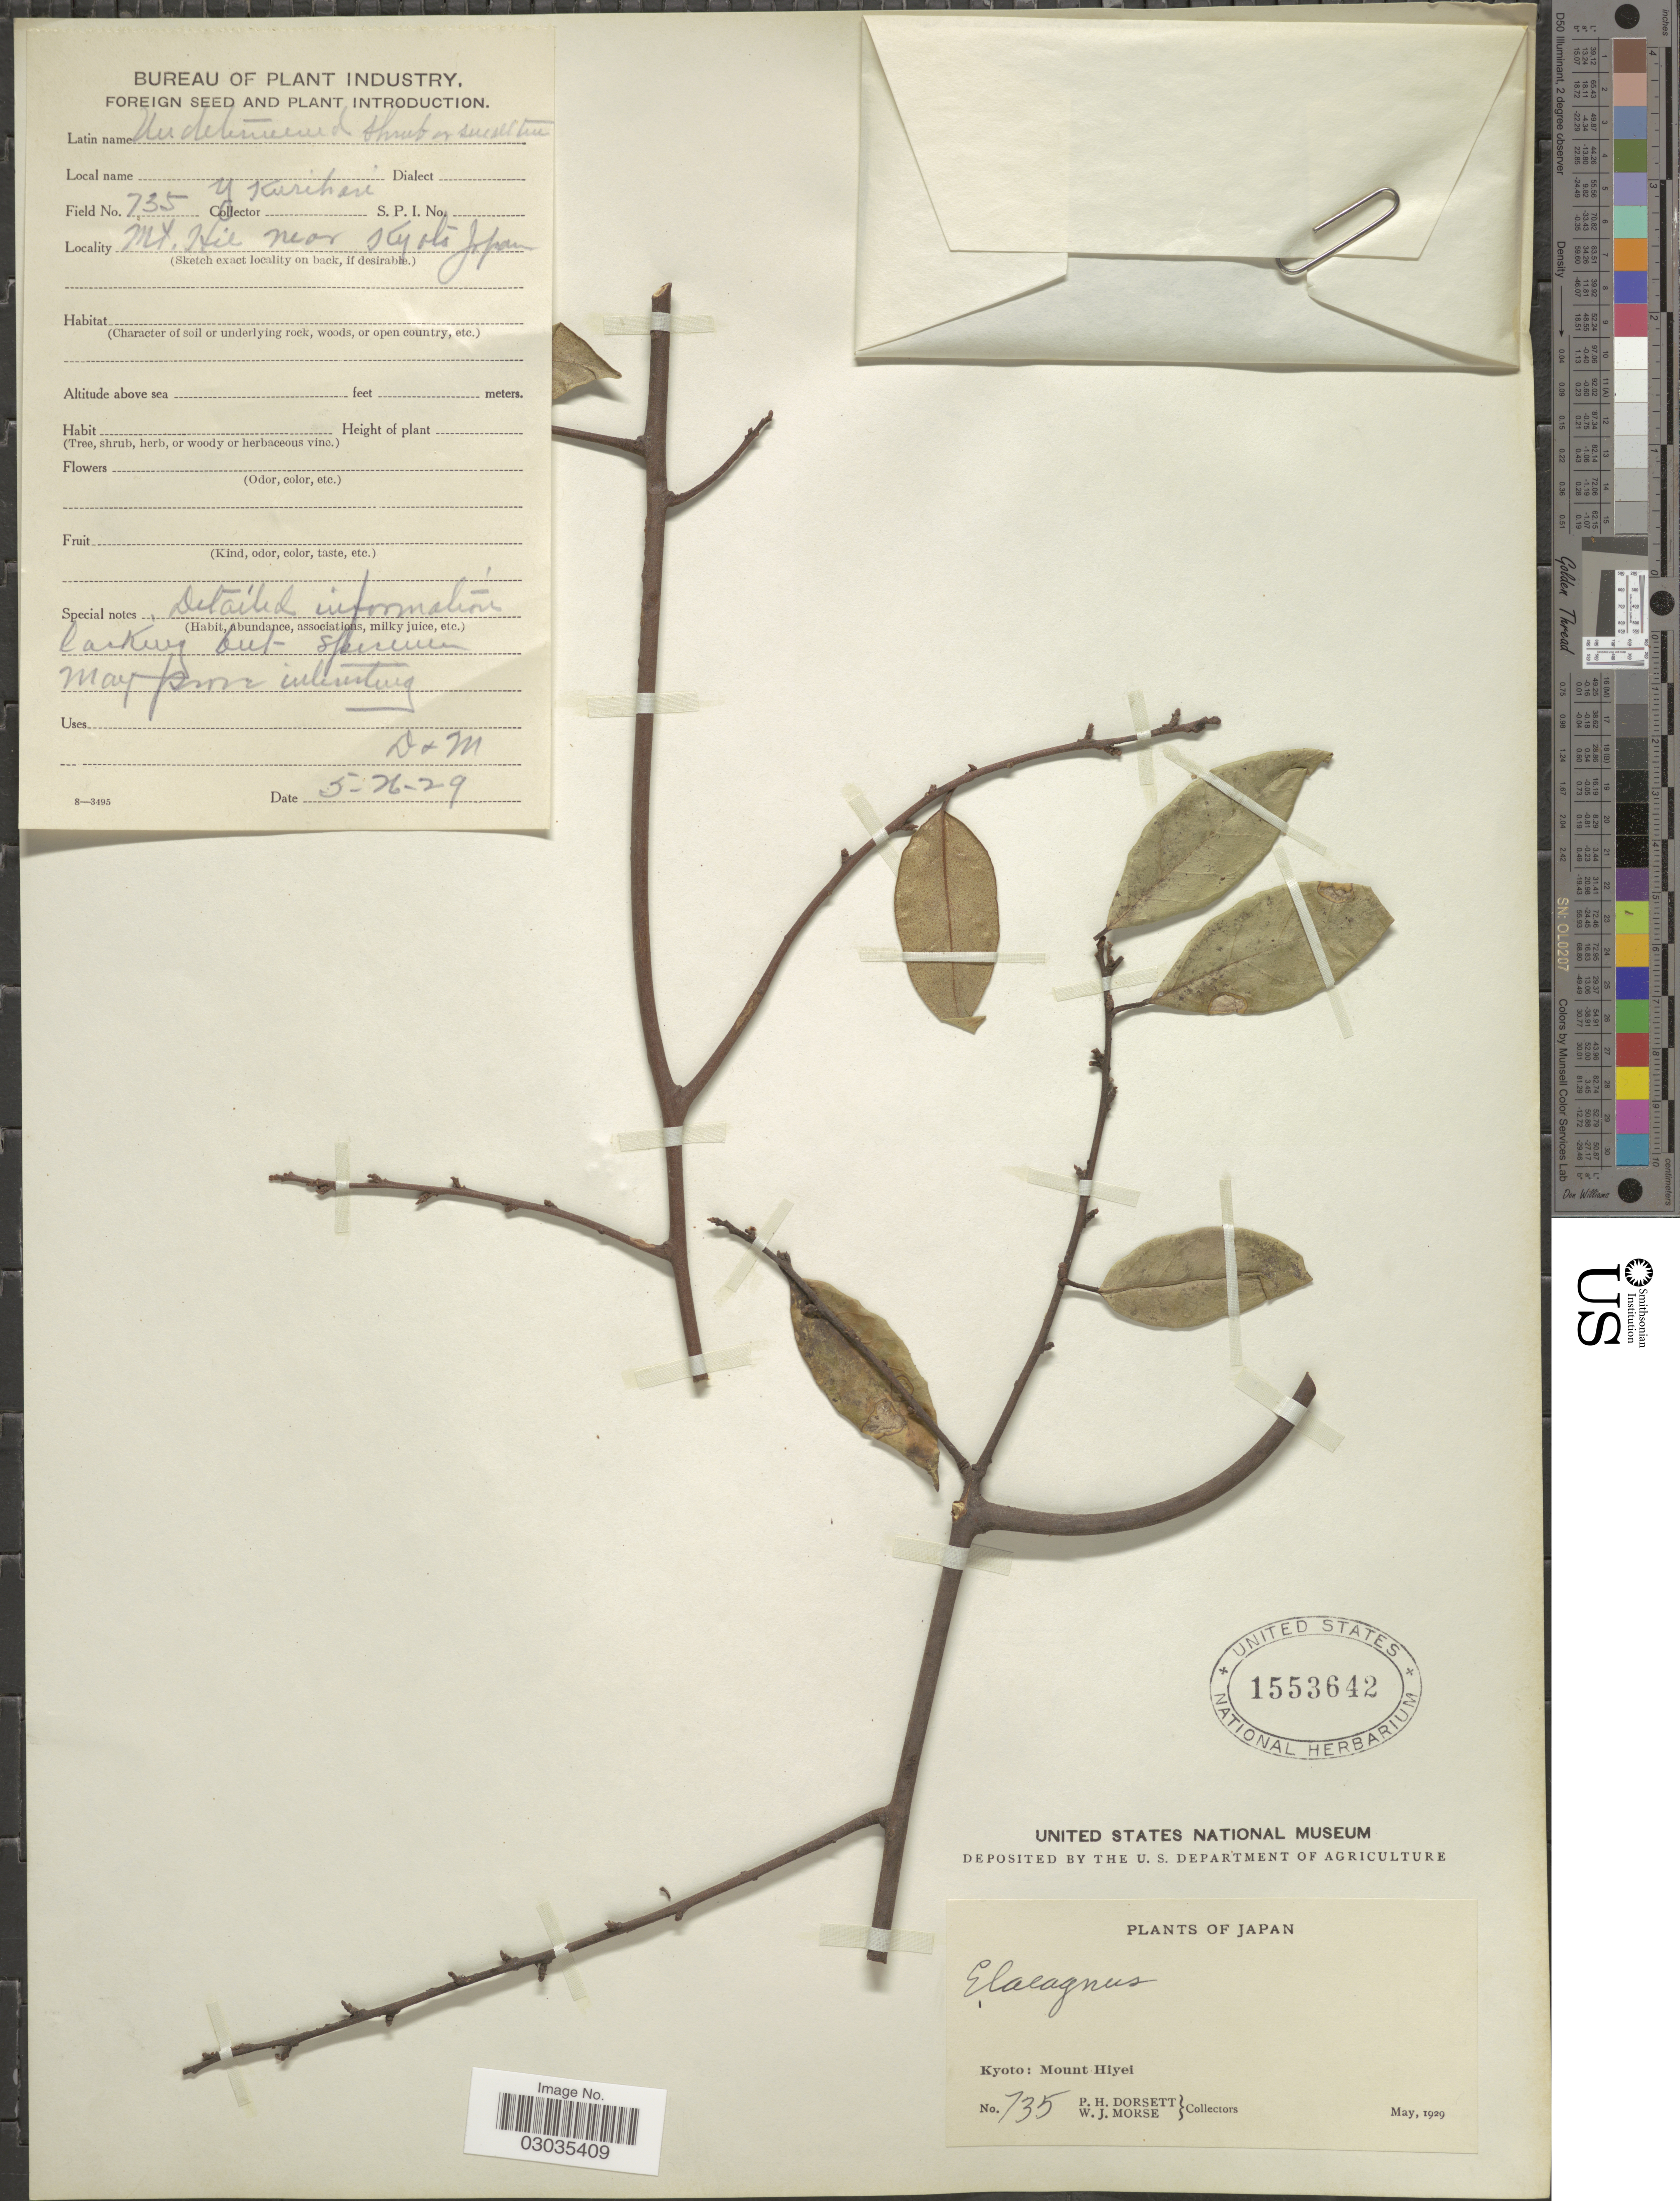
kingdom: Plantae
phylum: Tracheophyta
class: Magnoliopsida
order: Rosales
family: Elaeagnaceae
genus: Elaeagnus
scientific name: Elaeagnus glabra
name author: Thunb.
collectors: P. H. Dorsett & W. J. Morse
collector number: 735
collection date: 1929-05-26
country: Japan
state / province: Kyoto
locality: Mount Hiyei, near Kyoto.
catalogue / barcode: US 1553642